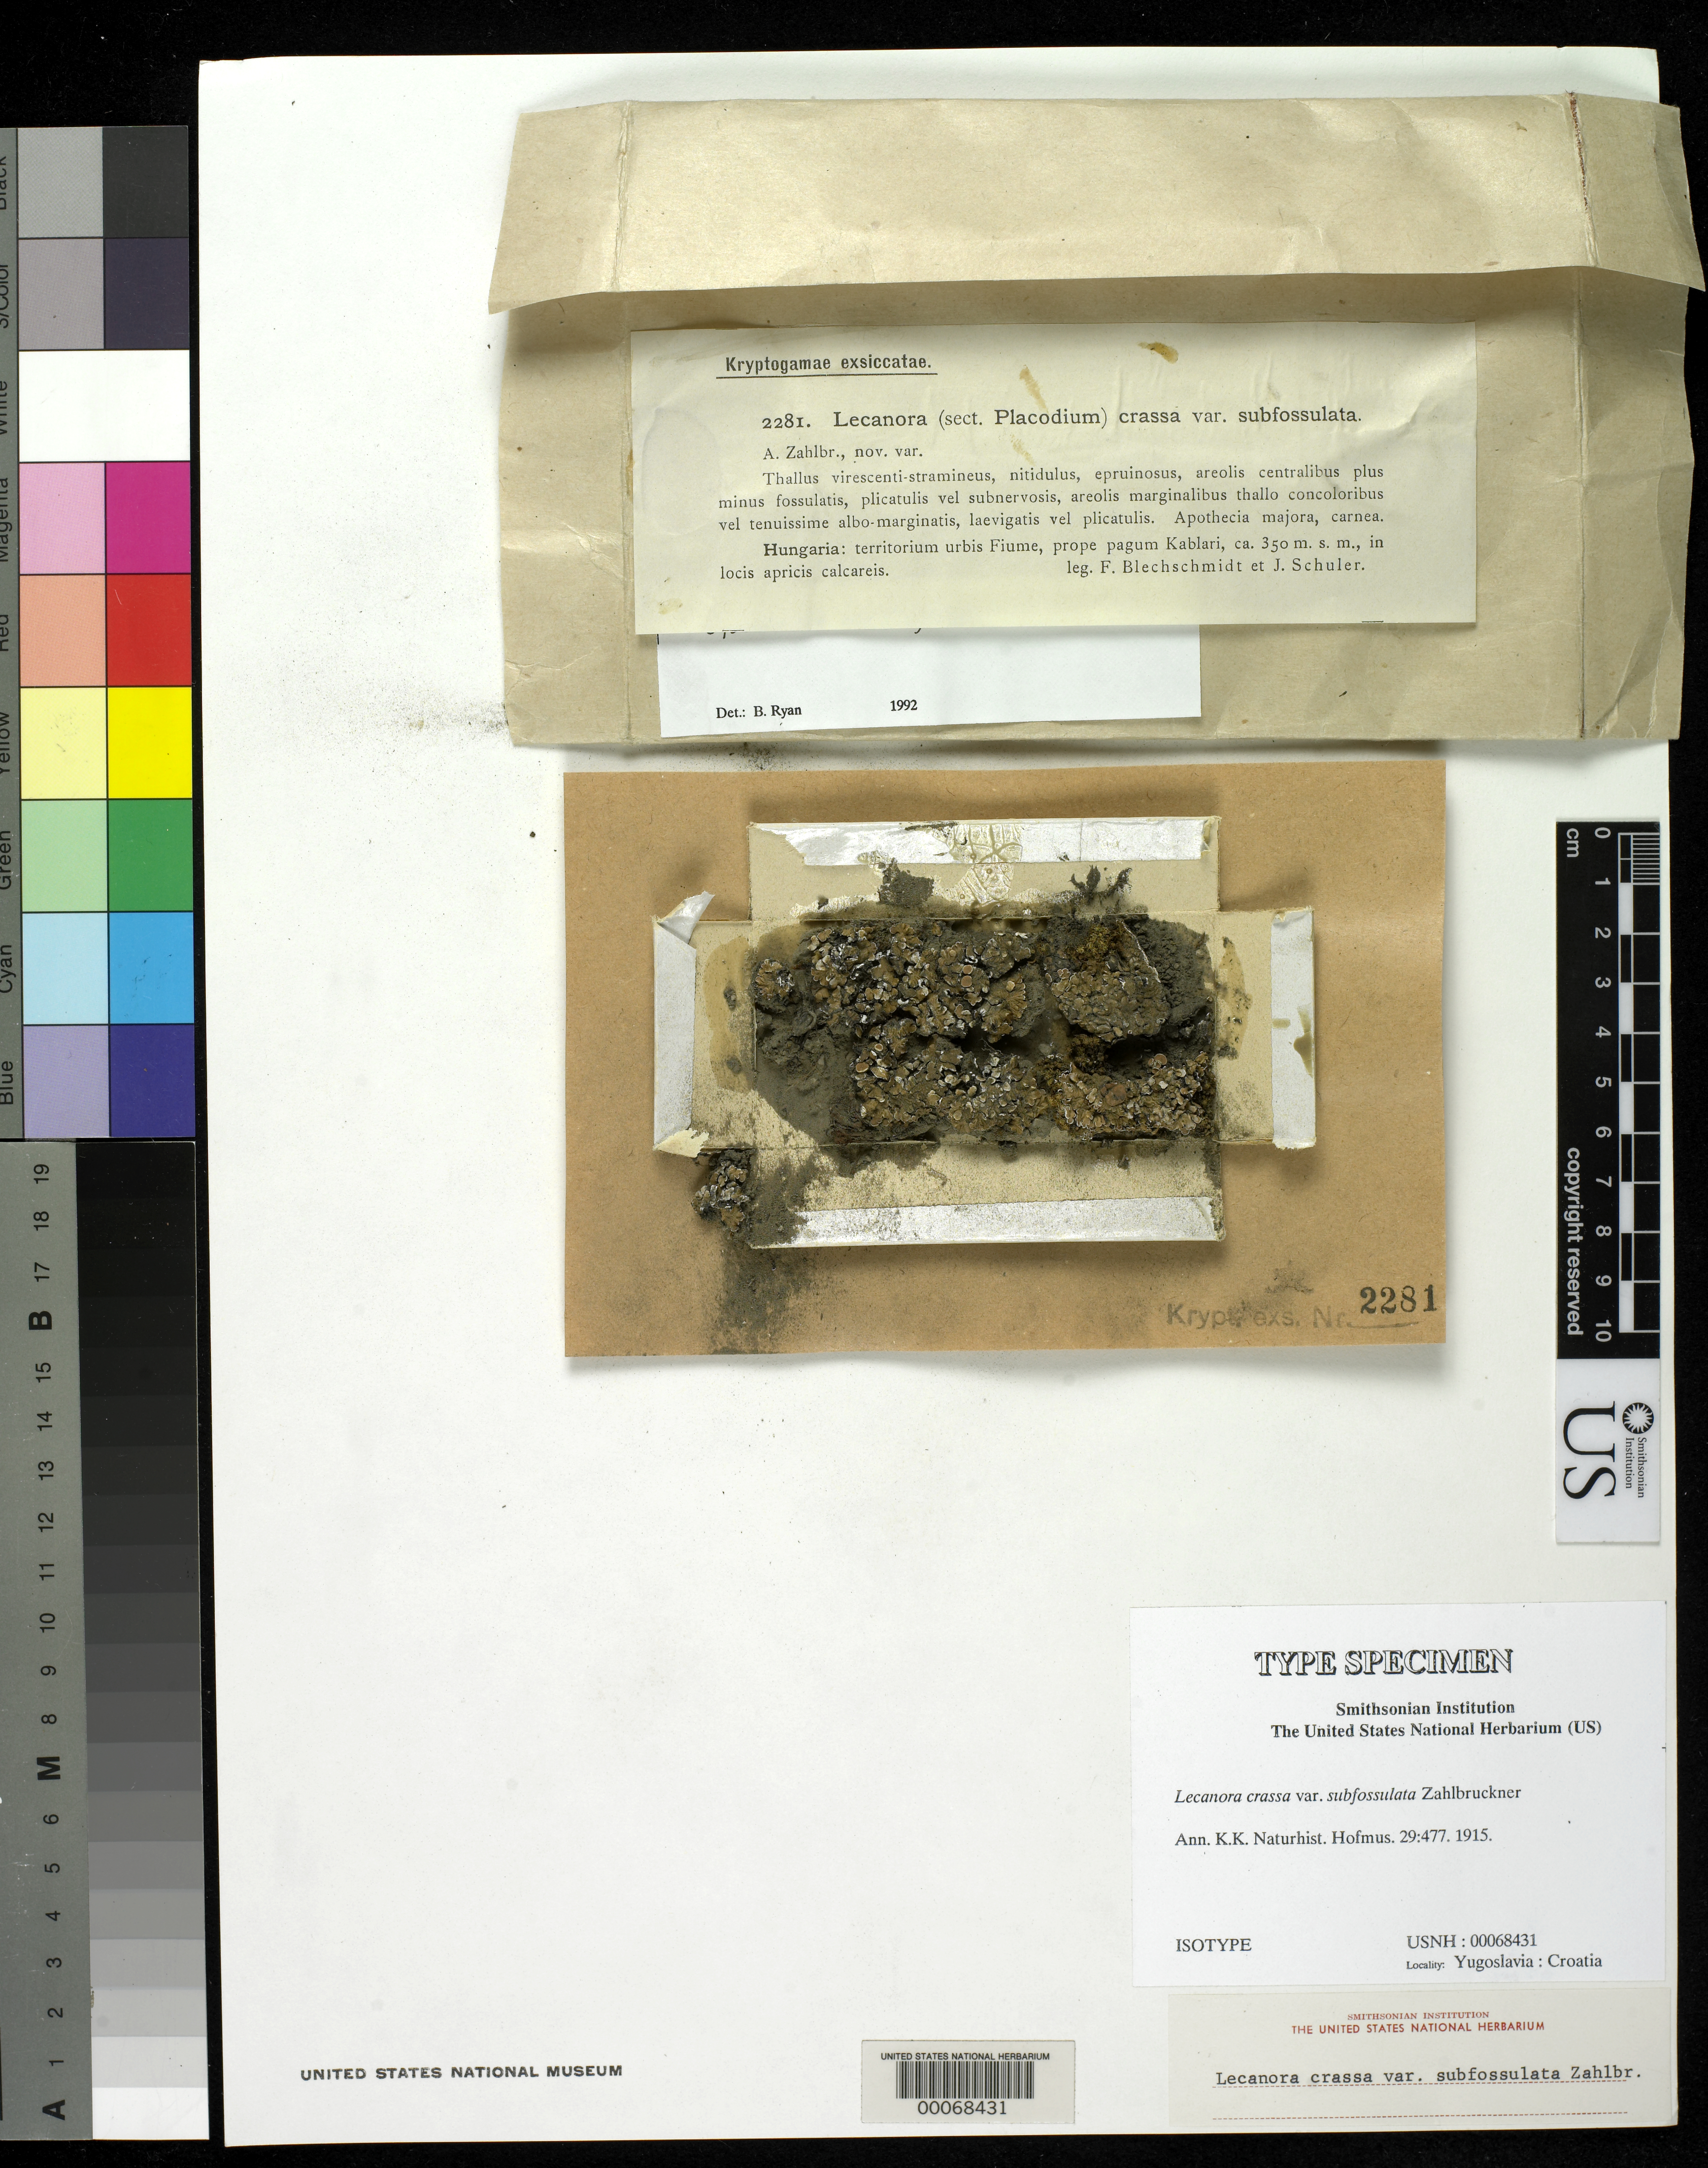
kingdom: Fungi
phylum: Ascomycota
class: Lecanoromycetes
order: Lecanorales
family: Lecanoraceae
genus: Lecanora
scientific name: Lecanora crassa var. subfossulata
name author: Zahlbr.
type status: Isotype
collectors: F. Blechschmidt & J. Schuler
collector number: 2281 (Krypt. Exs.)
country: Croatia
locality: Fiume prope pagum Kablari. [Fiume near village of Kablari.].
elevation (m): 350